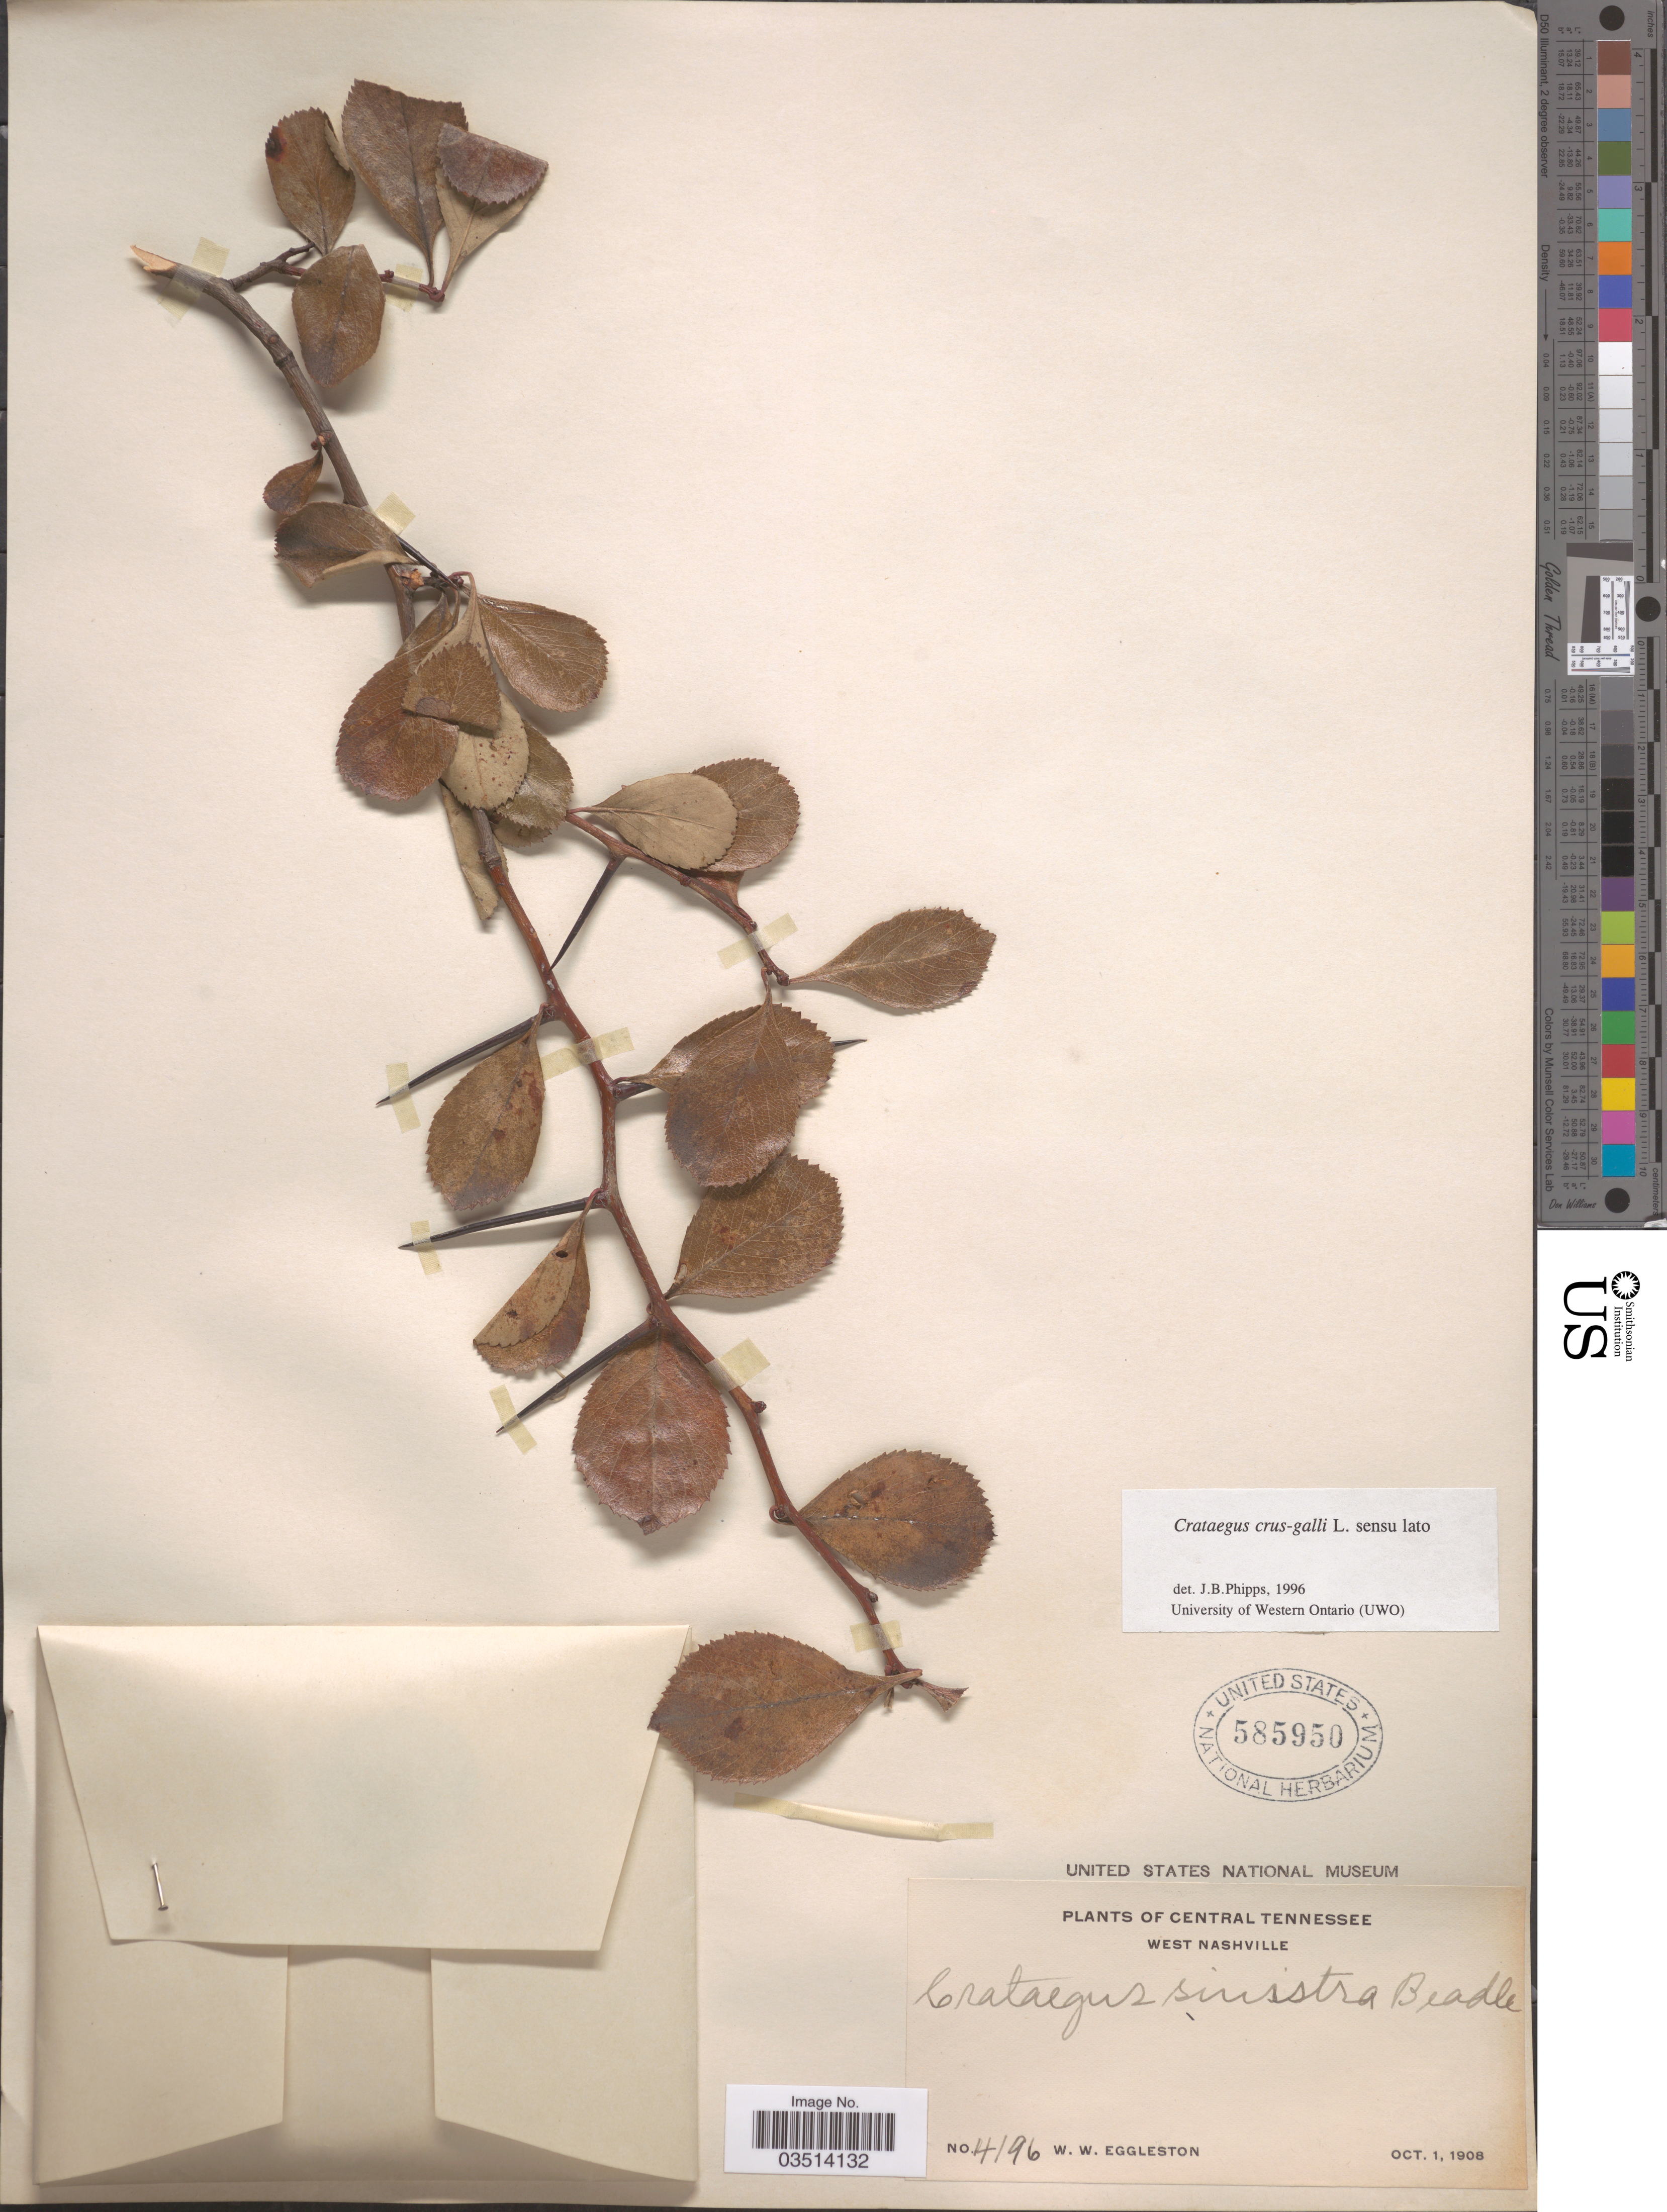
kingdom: Plantae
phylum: Tracheophyta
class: Magnoliopsida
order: Rosales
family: Rosaceae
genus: Crataegus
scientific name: Crataegus crus-galli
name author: L.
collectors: W. W. Eggleston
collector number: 4196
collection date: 1908-10-01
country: United States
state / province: Tennessee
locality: Central Tennessee. West Nashville.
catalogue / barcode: US 585950